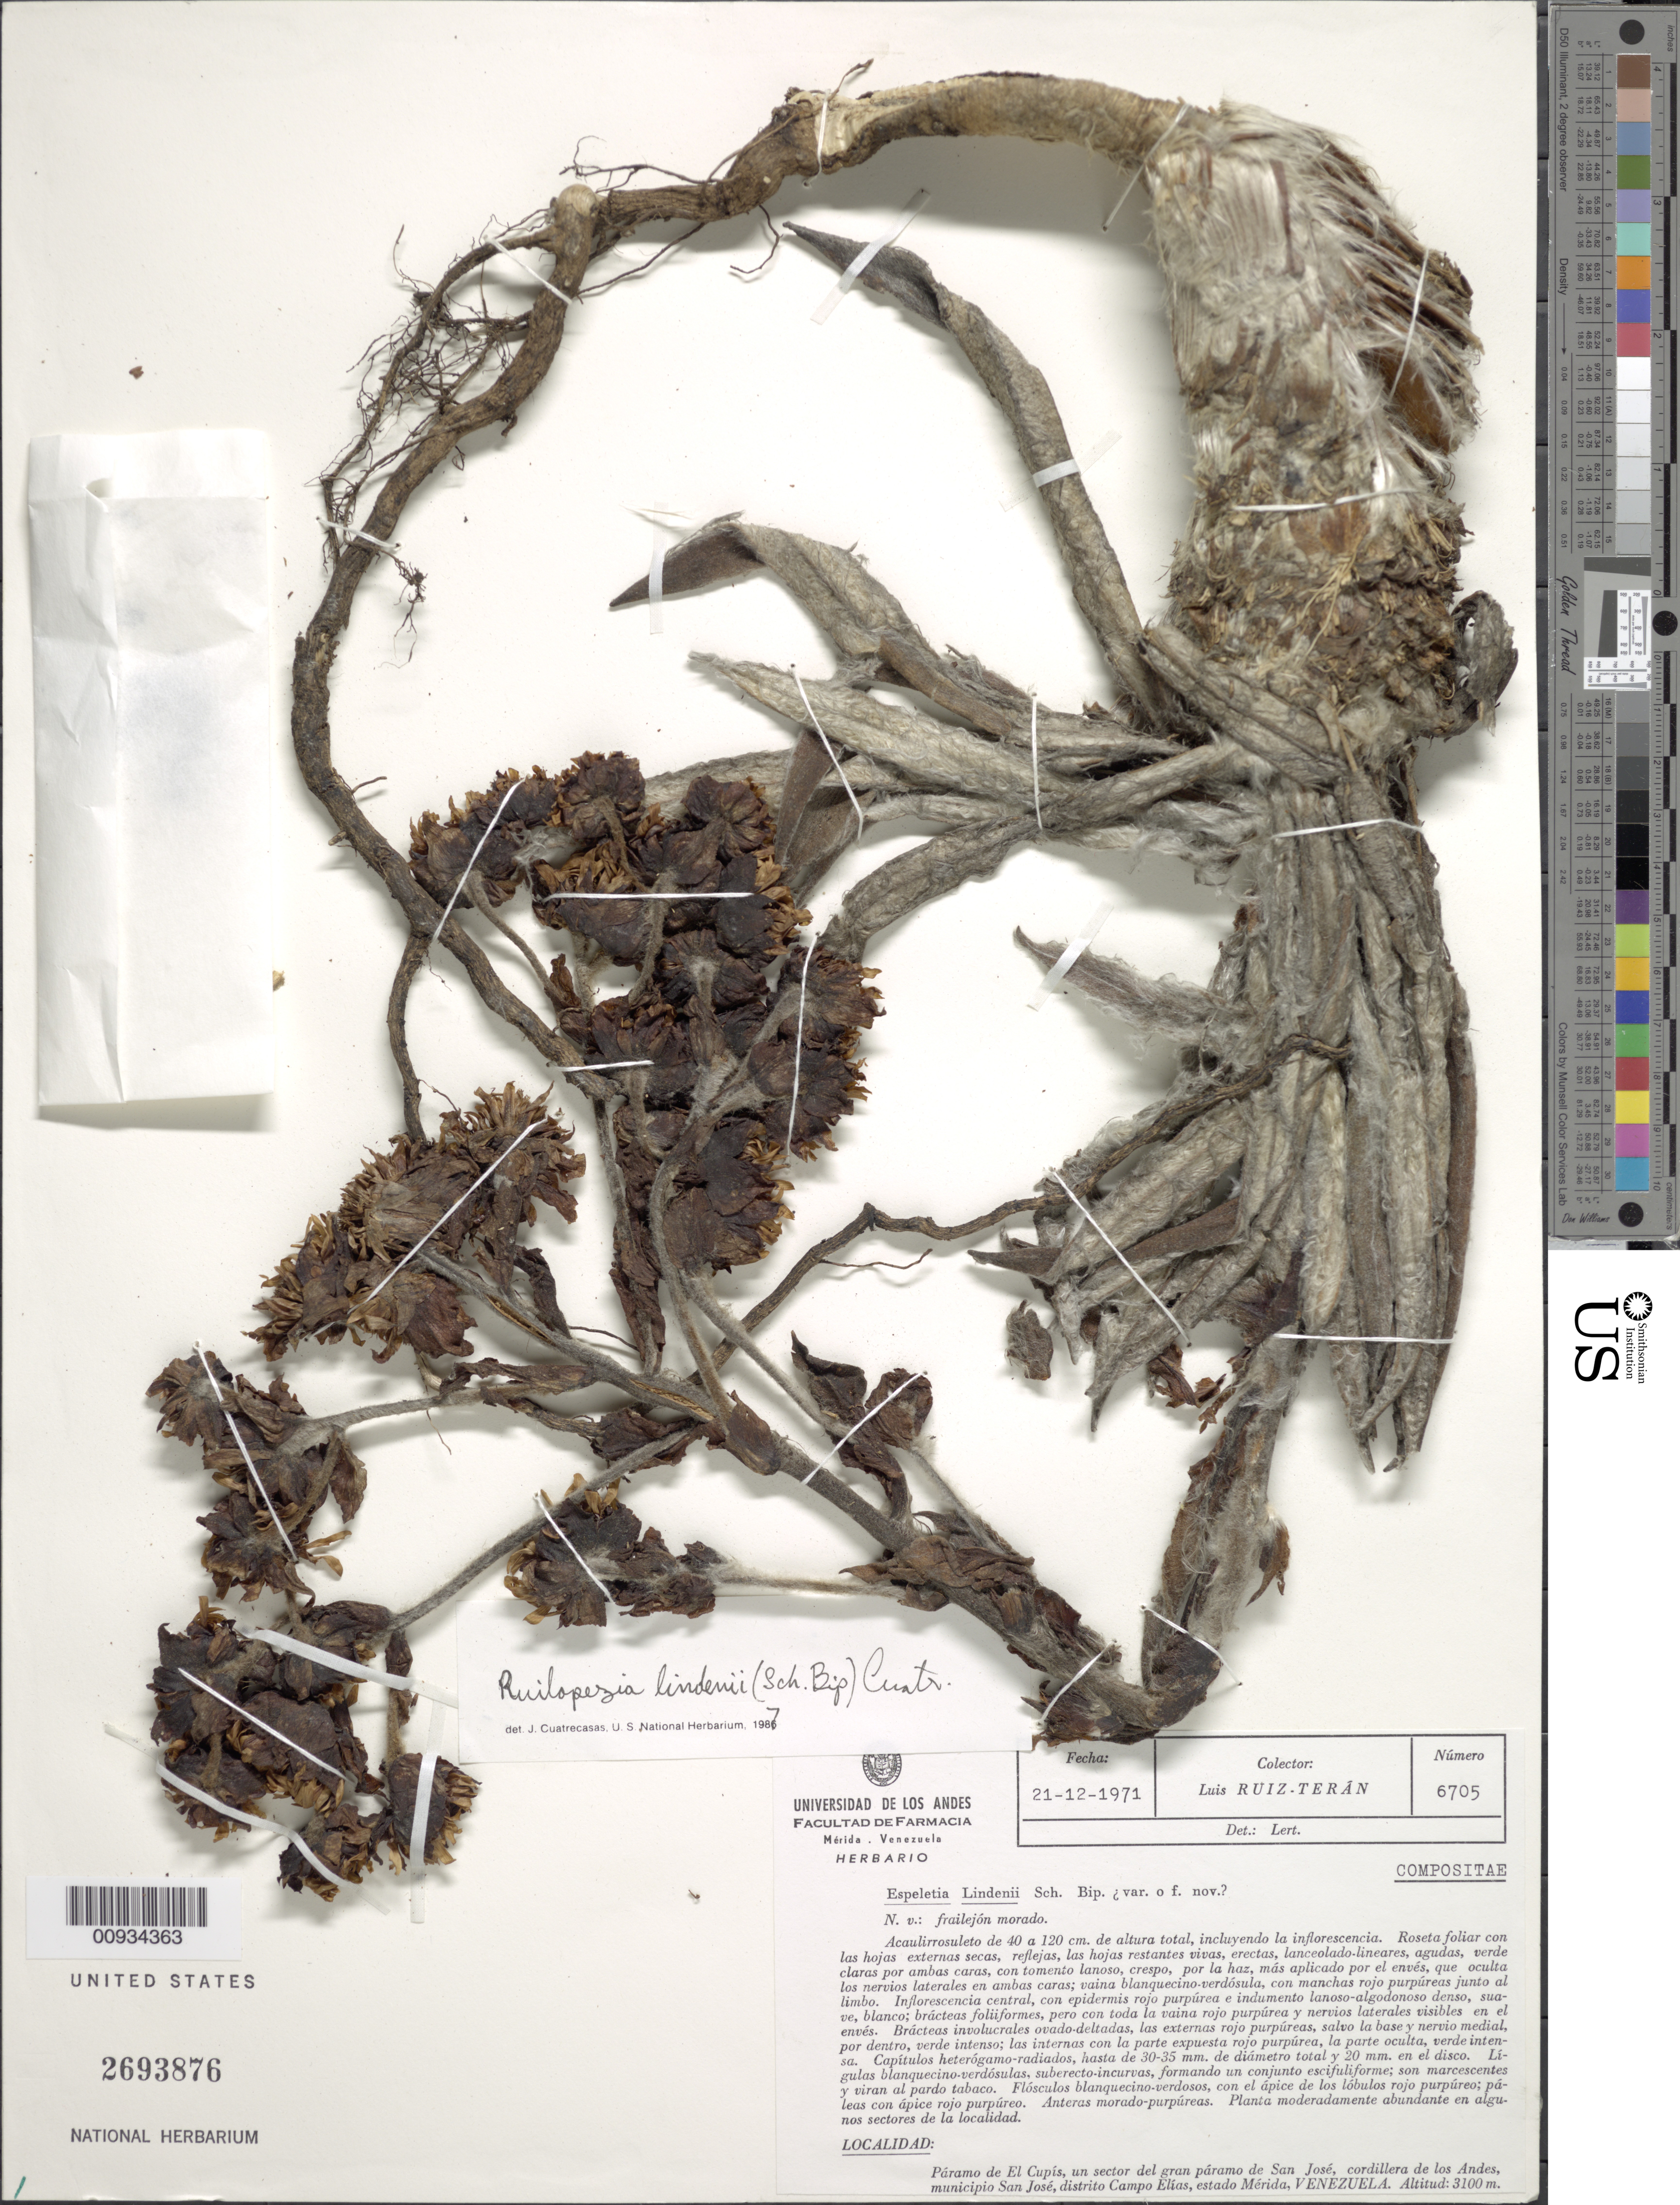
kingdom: Plantae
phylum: Tracheophyta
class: Magnoliopsida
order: Asterales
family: Asteraceae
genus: Ruilopezia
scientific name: Ruilopezia lindenii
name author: (Sch. Bip. ex Wedd.) Cuatrec.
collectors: L. E. Ruíz-Terán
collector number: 6705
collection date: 1971-12-21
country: Venezuela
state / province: Mérida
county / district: Campo Elías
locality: Páramo de El Cupís. Páramo de el Cupís, un sector del gran Páramo de San José, cordillera de los Andes, Municipio de San José.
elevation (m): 3100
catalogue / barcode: US 2693876